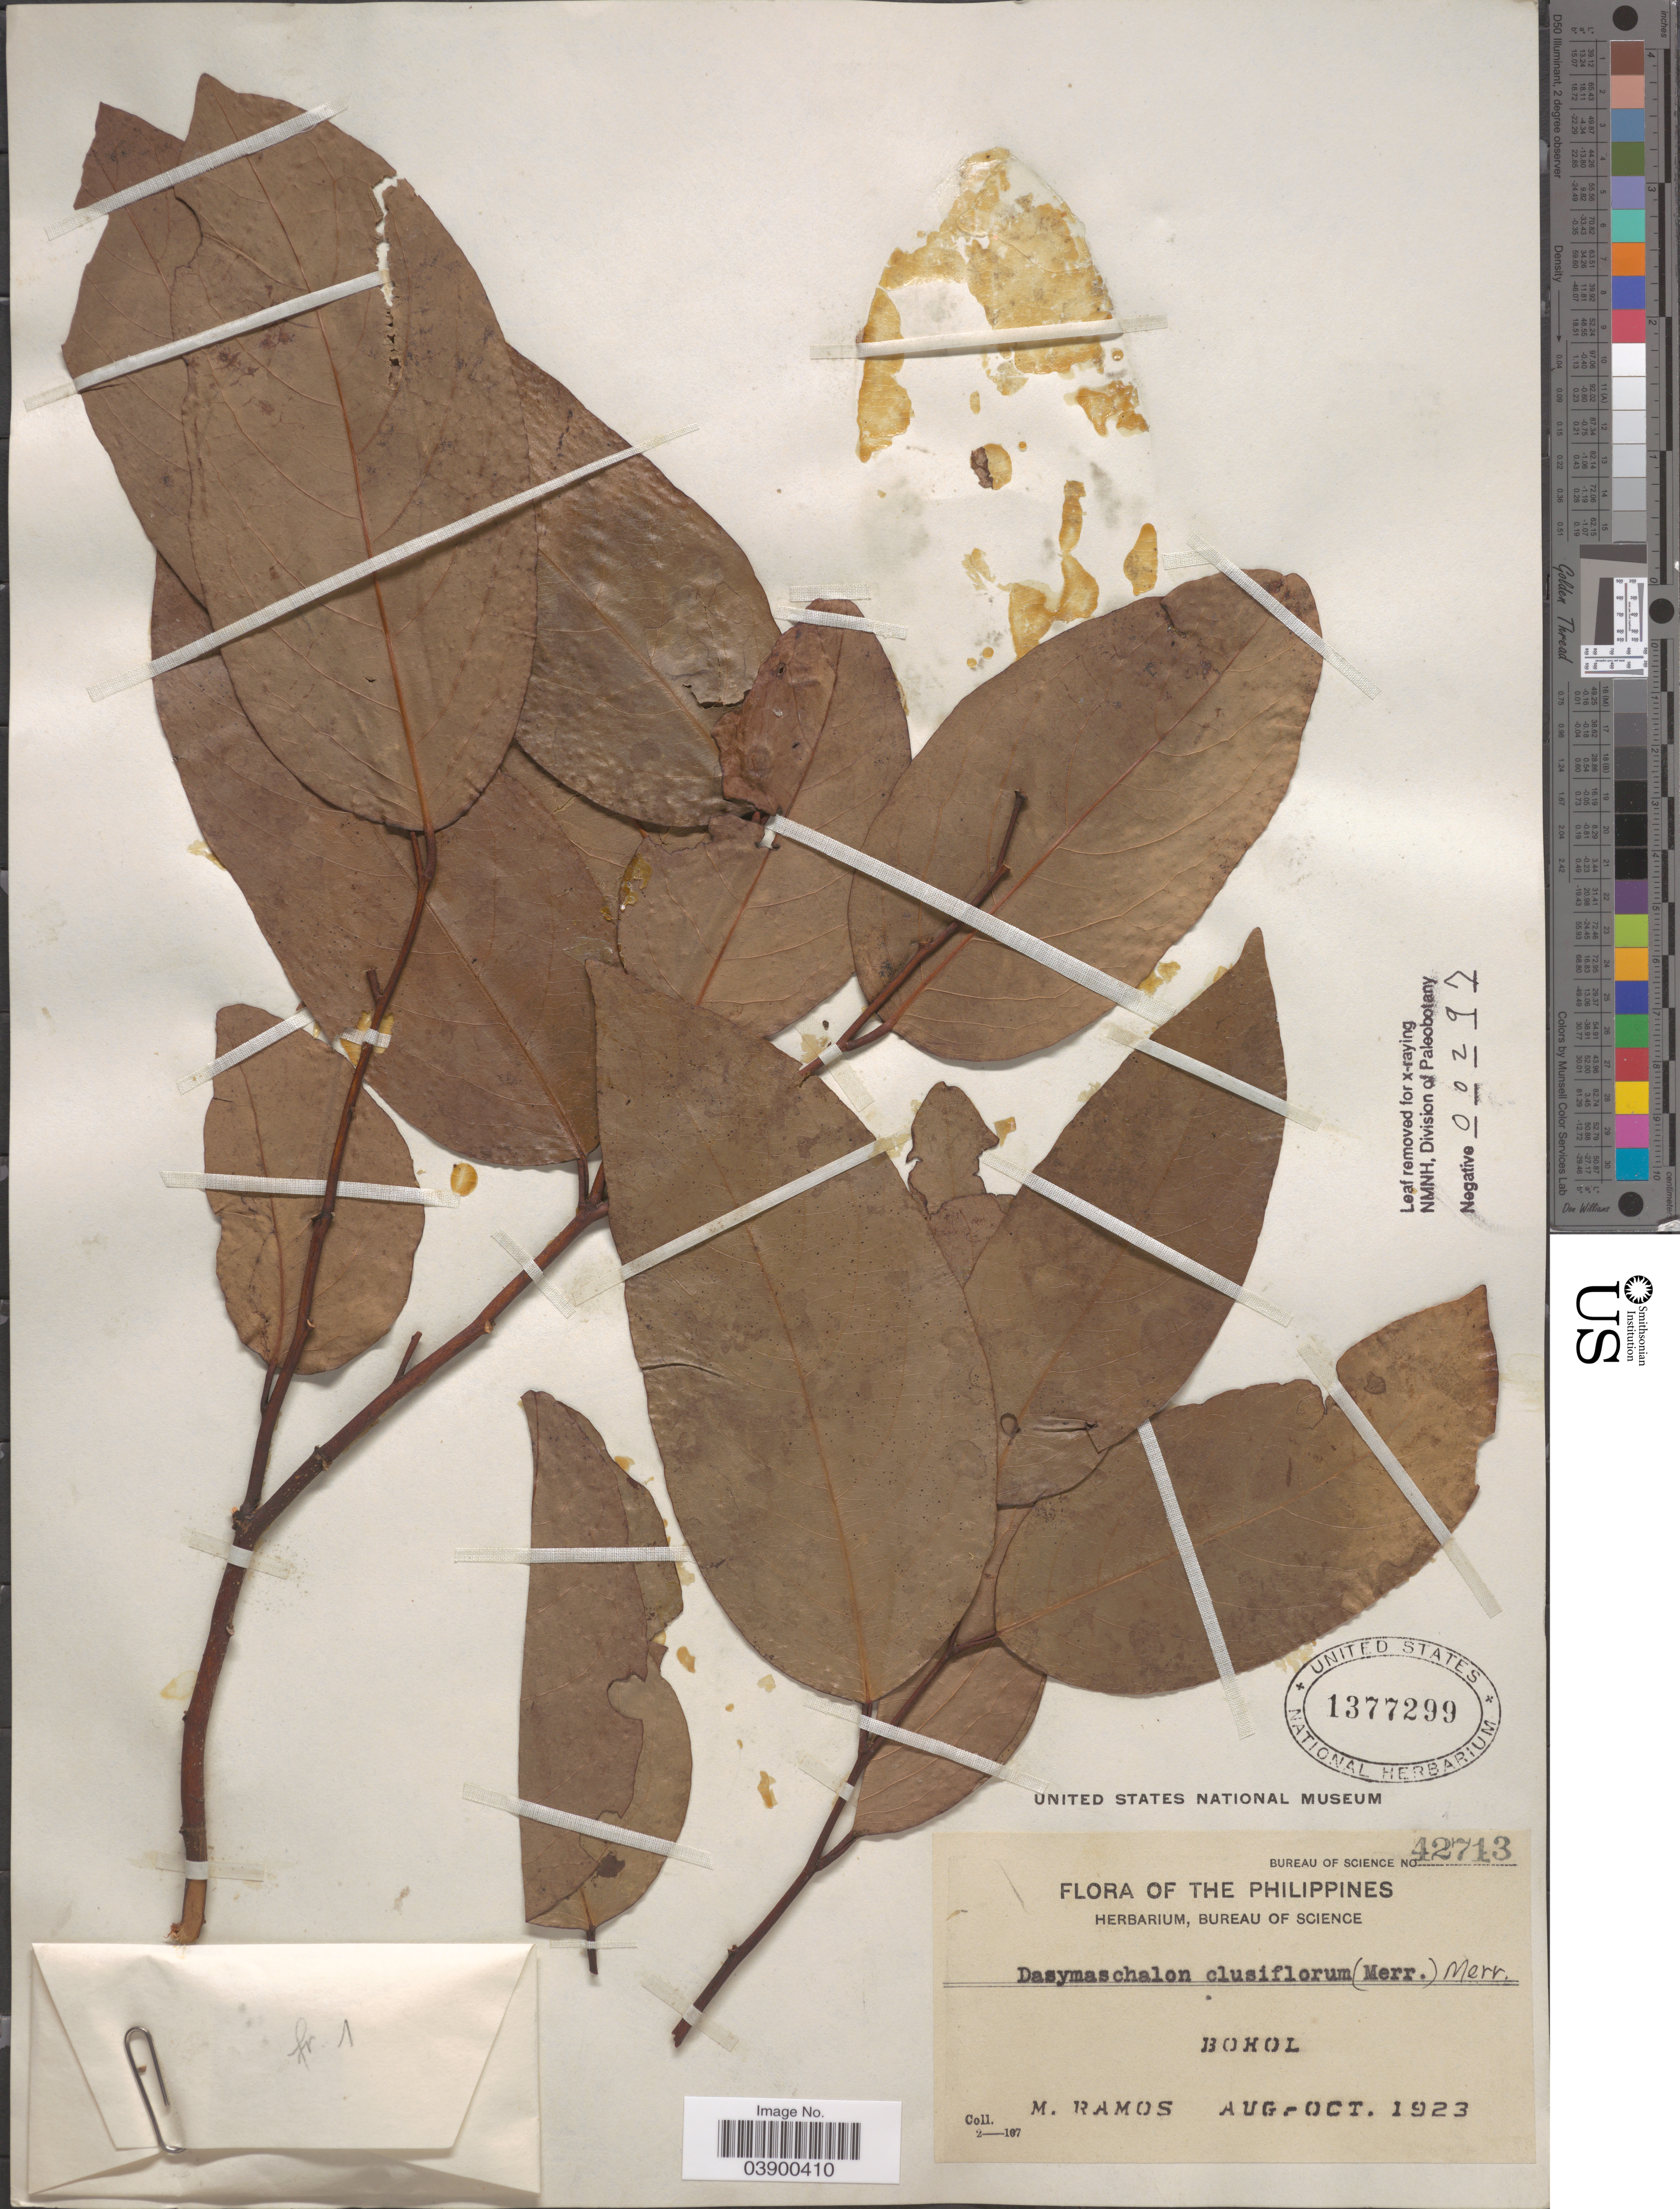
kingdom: Plantae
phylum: Tracheophyta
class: Magnoliopsida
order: Magnoliales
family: Annonaceae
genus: Dasymaschalon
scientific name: Dasymaschalon clusiflorum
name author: (Merr.) Merr.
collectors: M. Ramos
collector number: Bureau of Science 42713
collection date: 1923-08/1923-10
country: Philippines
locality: Bokol.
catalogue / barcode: US 1377299